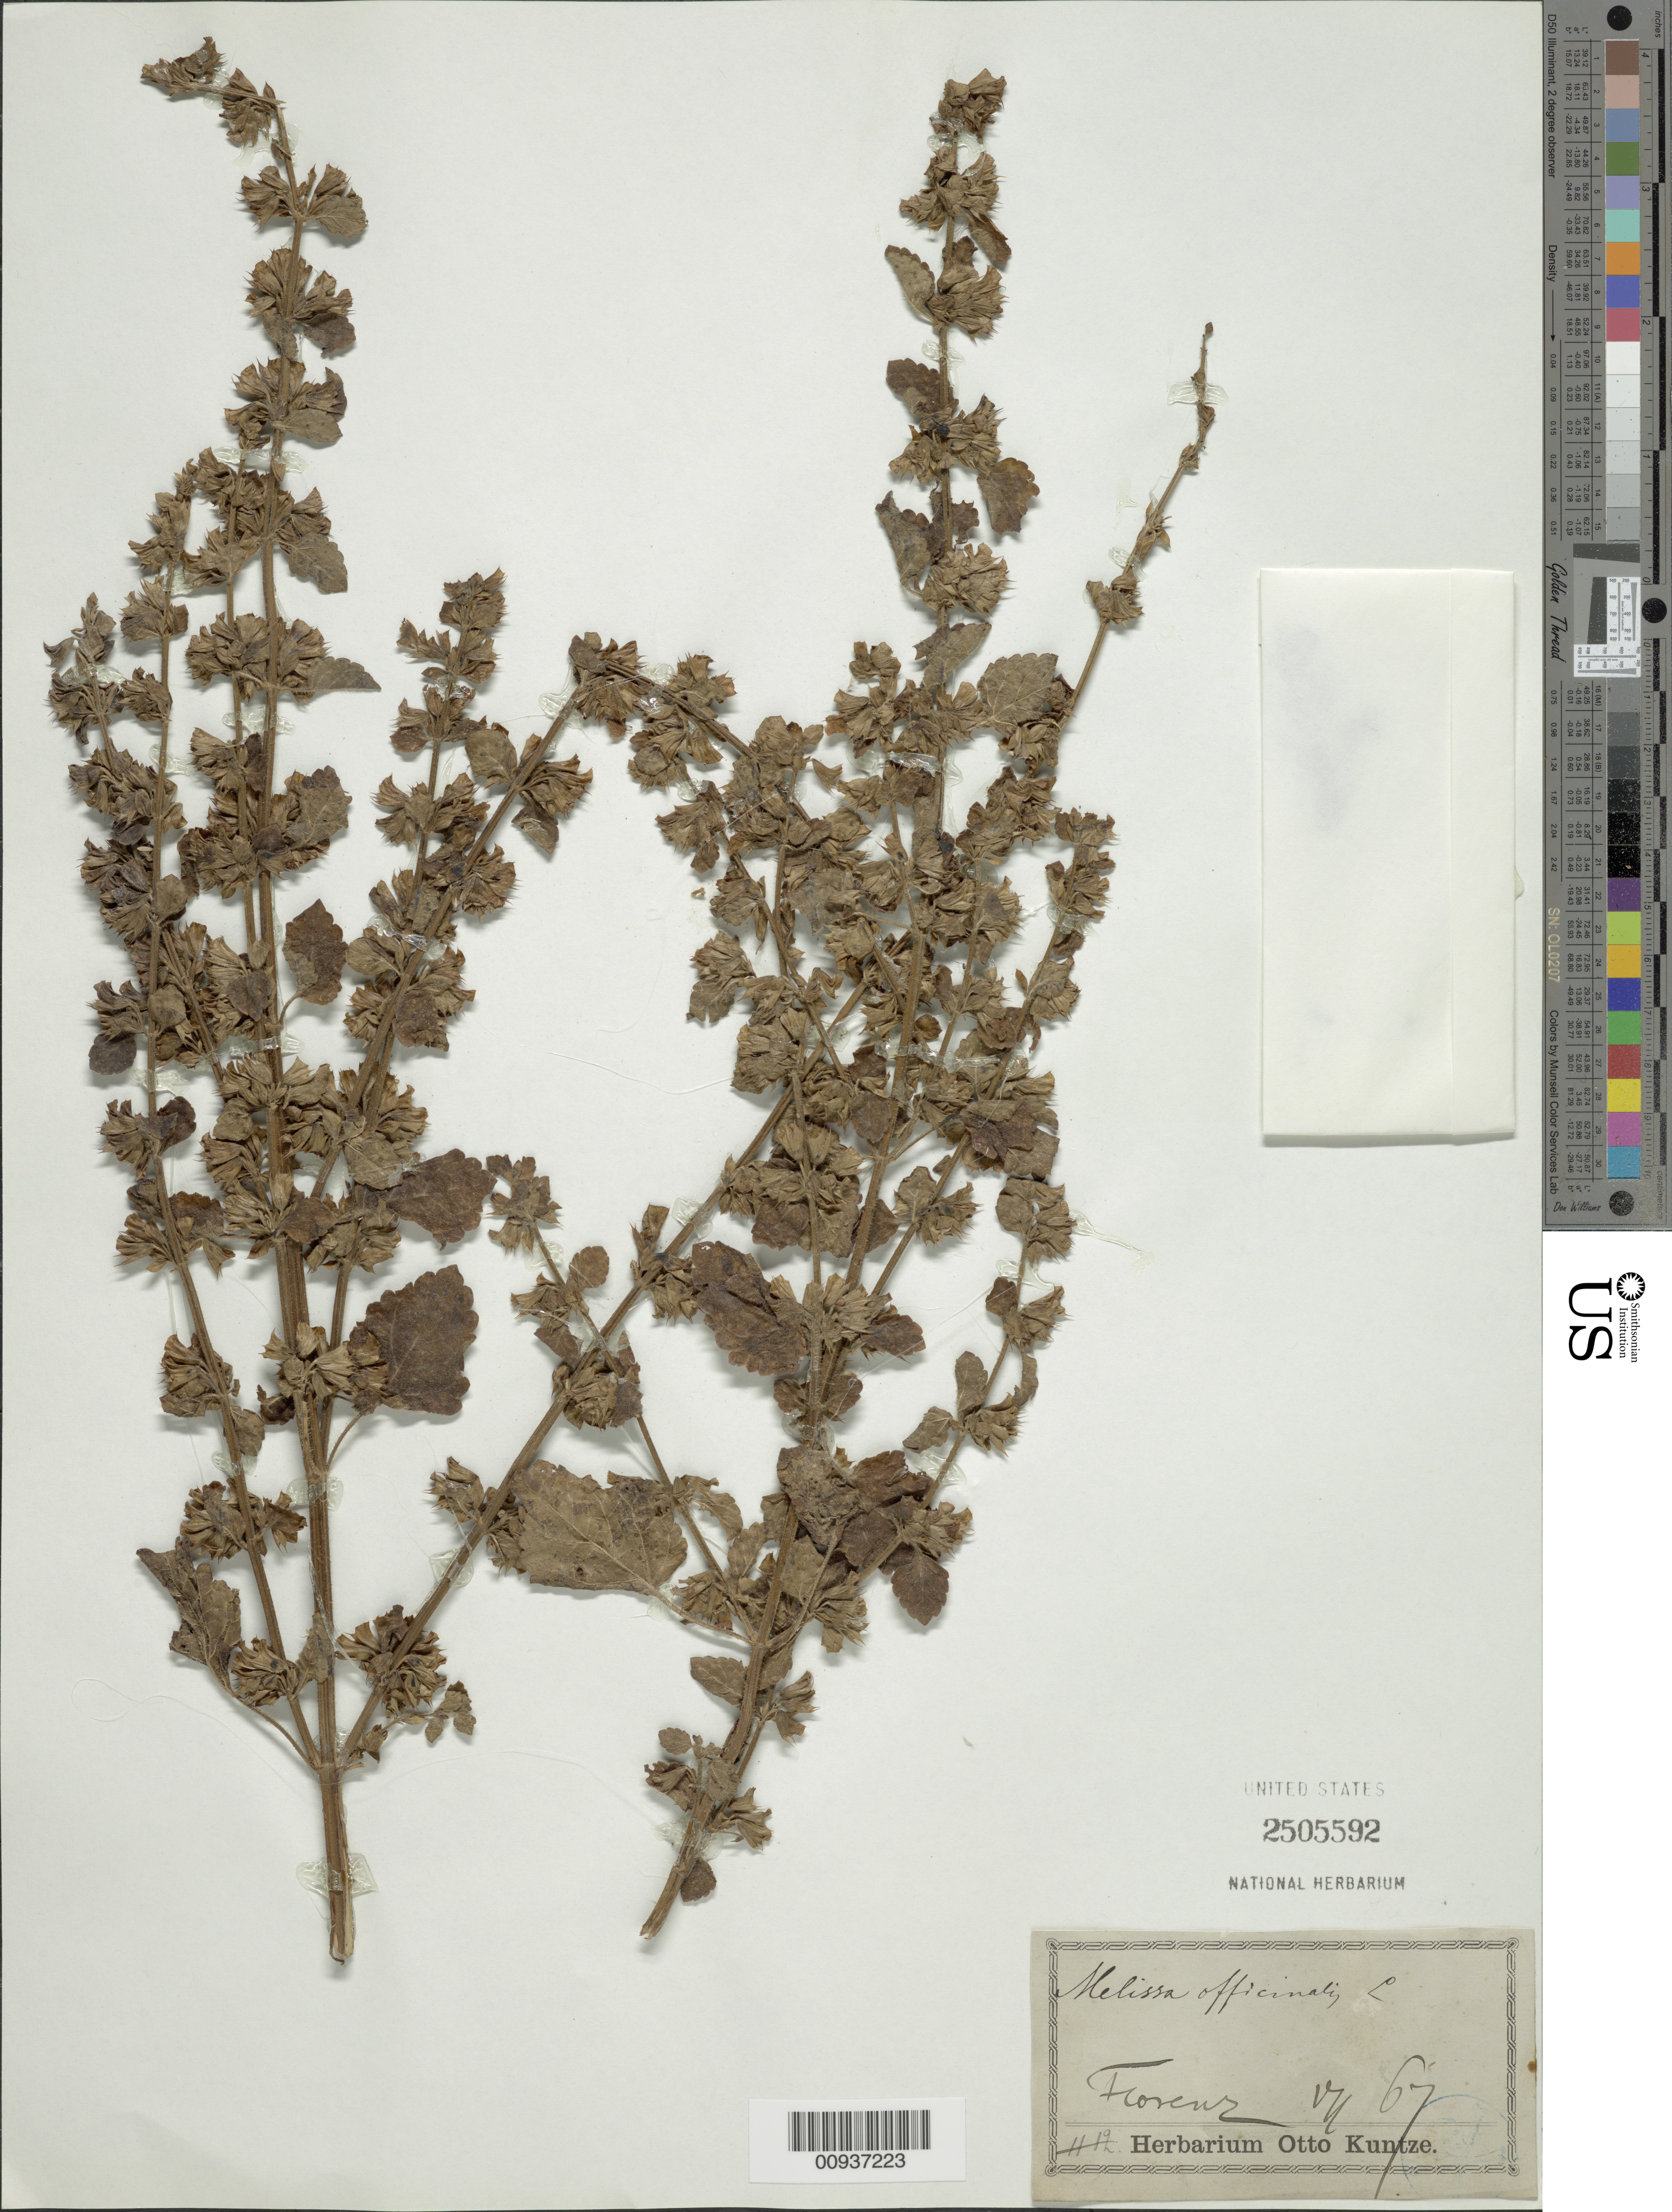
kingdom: Plantae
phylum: Tracheophyta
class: Magnoliopsida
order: Lamiales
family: Lamiaceae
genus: Melissa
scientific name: Melissa officinalis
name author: L.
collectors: C.E.O. Kuntze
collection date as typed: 1867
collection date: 1867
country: Italy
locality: Florenz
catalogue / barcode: US 2505592